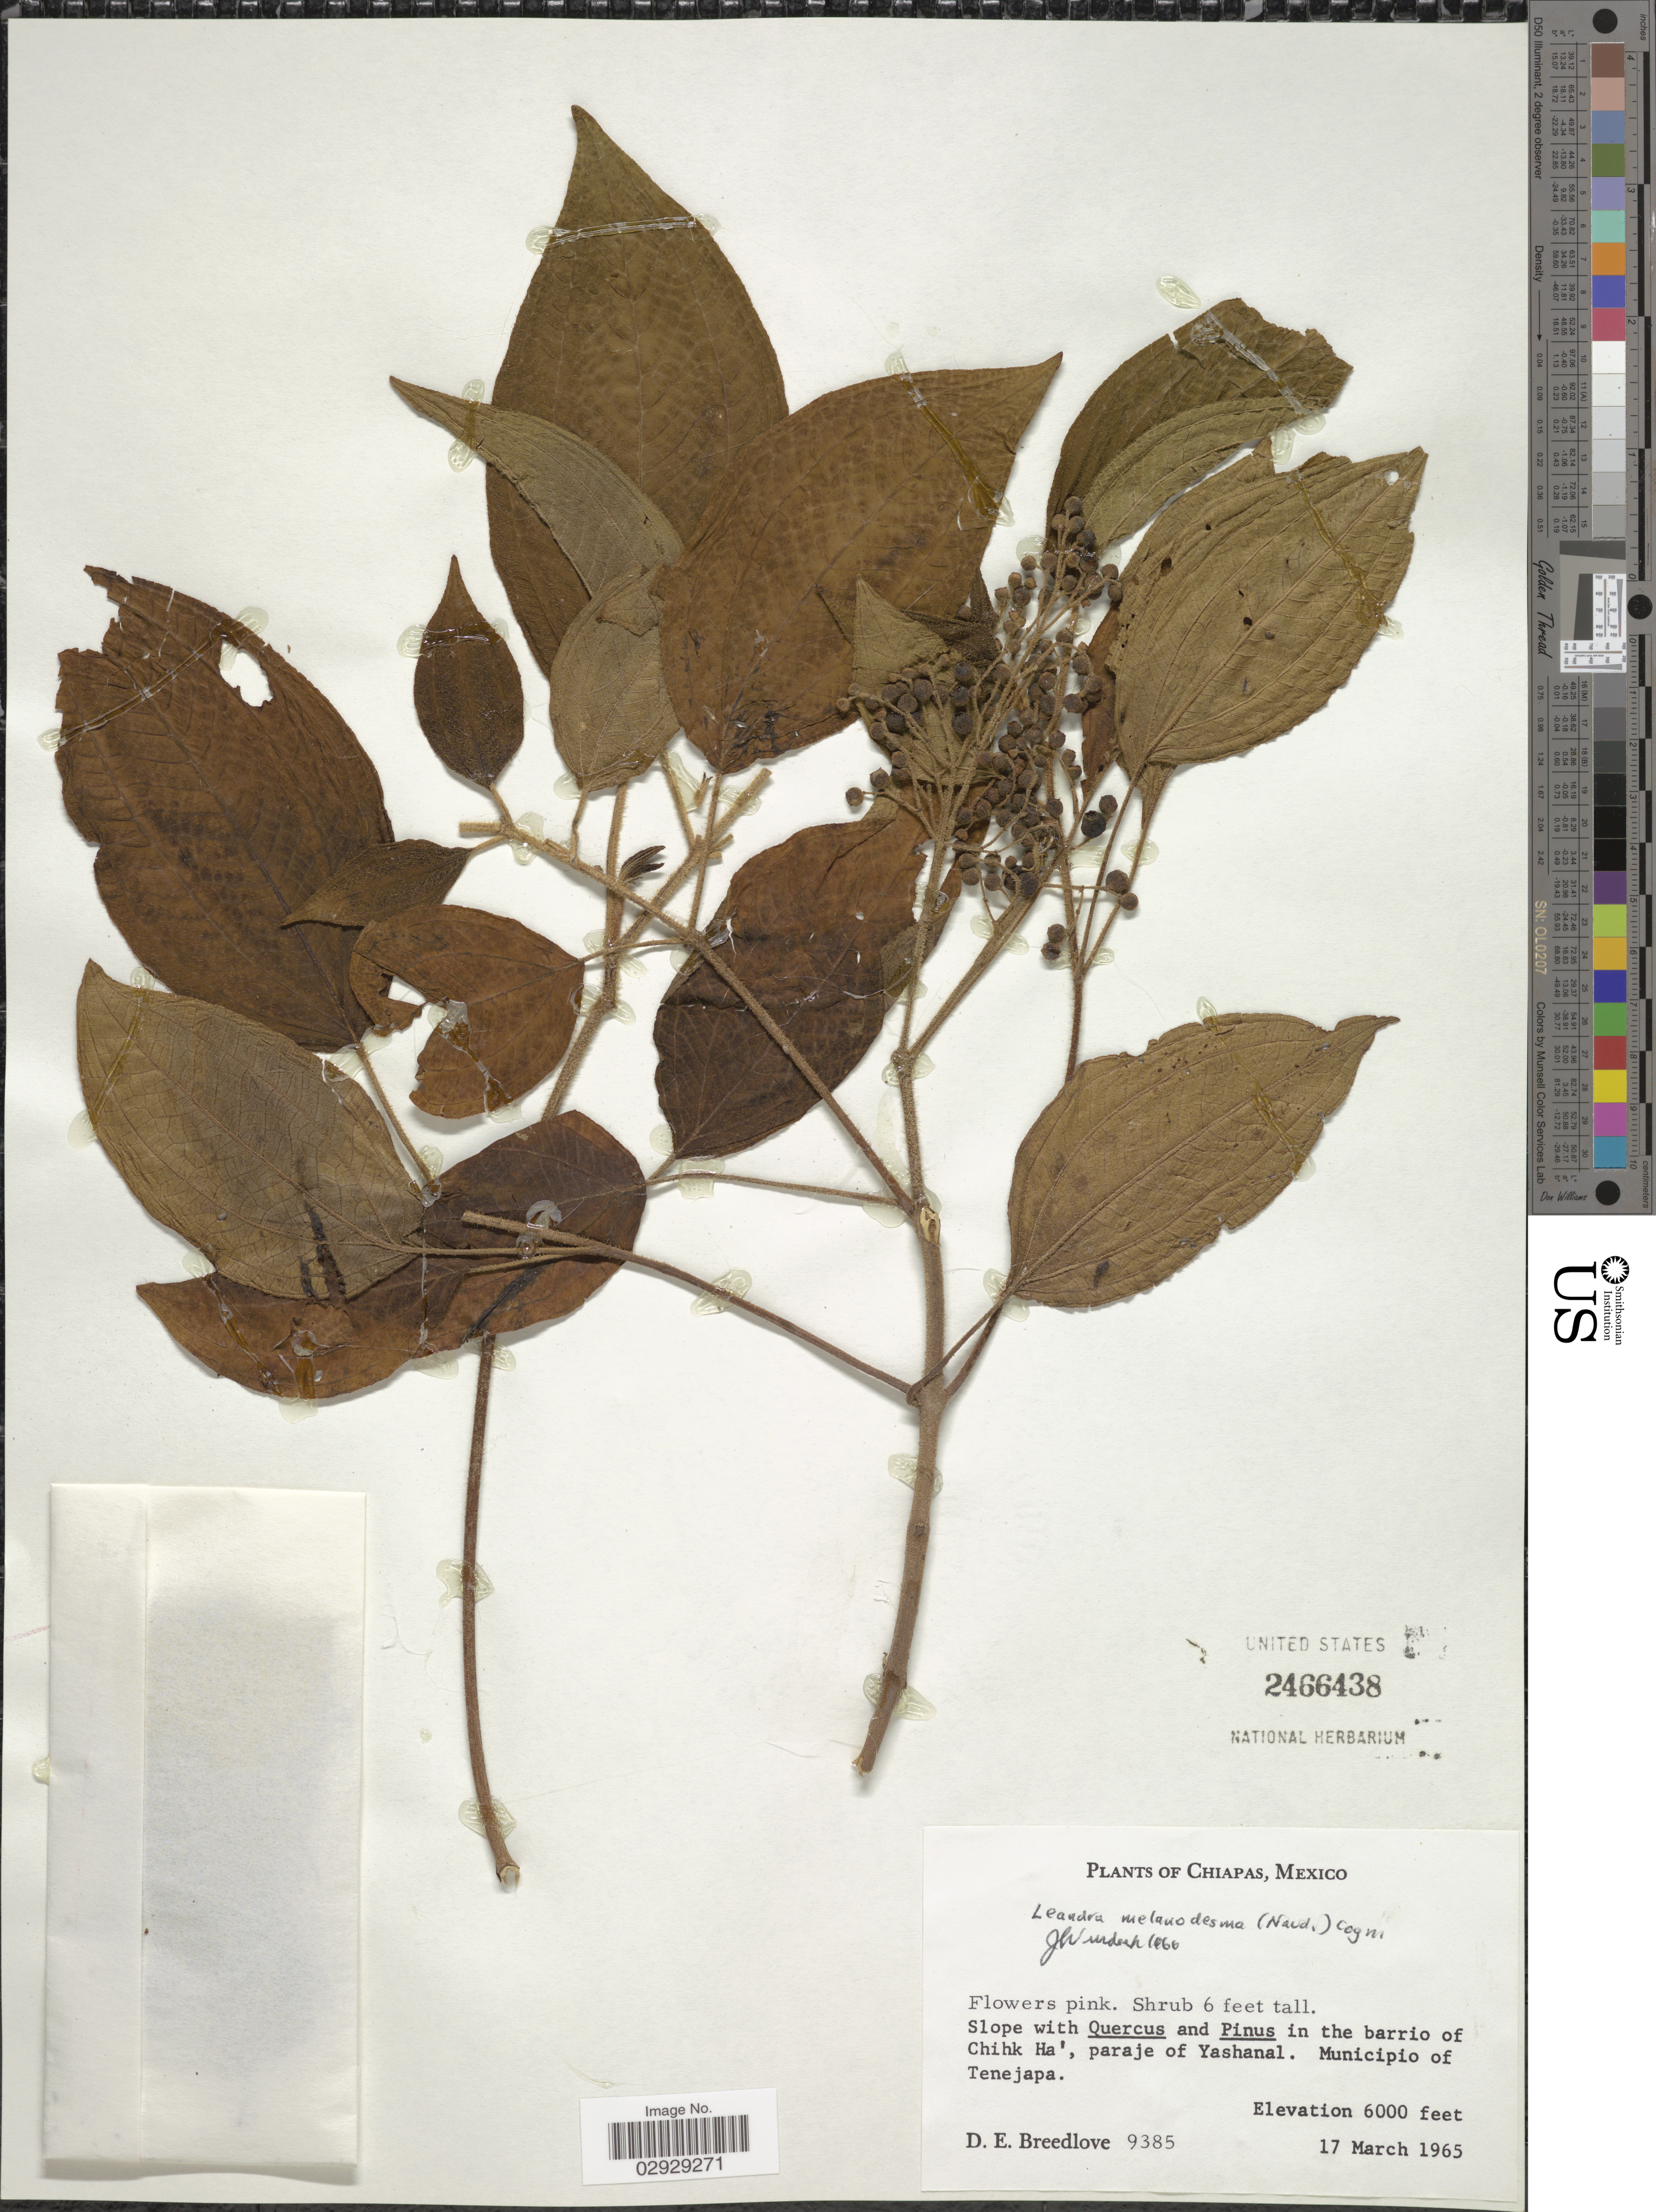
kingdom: Plantae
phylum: Tracheophyta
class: Magnoliopsida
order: Myrtales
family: Melastomataceae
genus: Leandra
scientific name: Leandra melanodesma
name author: (Naudin) Cogn.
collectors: D. E. Breedlove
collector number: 9385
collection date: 1965-03-17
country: Mexico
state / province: Chiapas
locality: Slope with Quecus and Pinus in the barrio of Chihk Ha', paraje of Yashanal. Municipio of Tenejapa.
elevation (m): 1829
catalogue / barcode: US 2466438